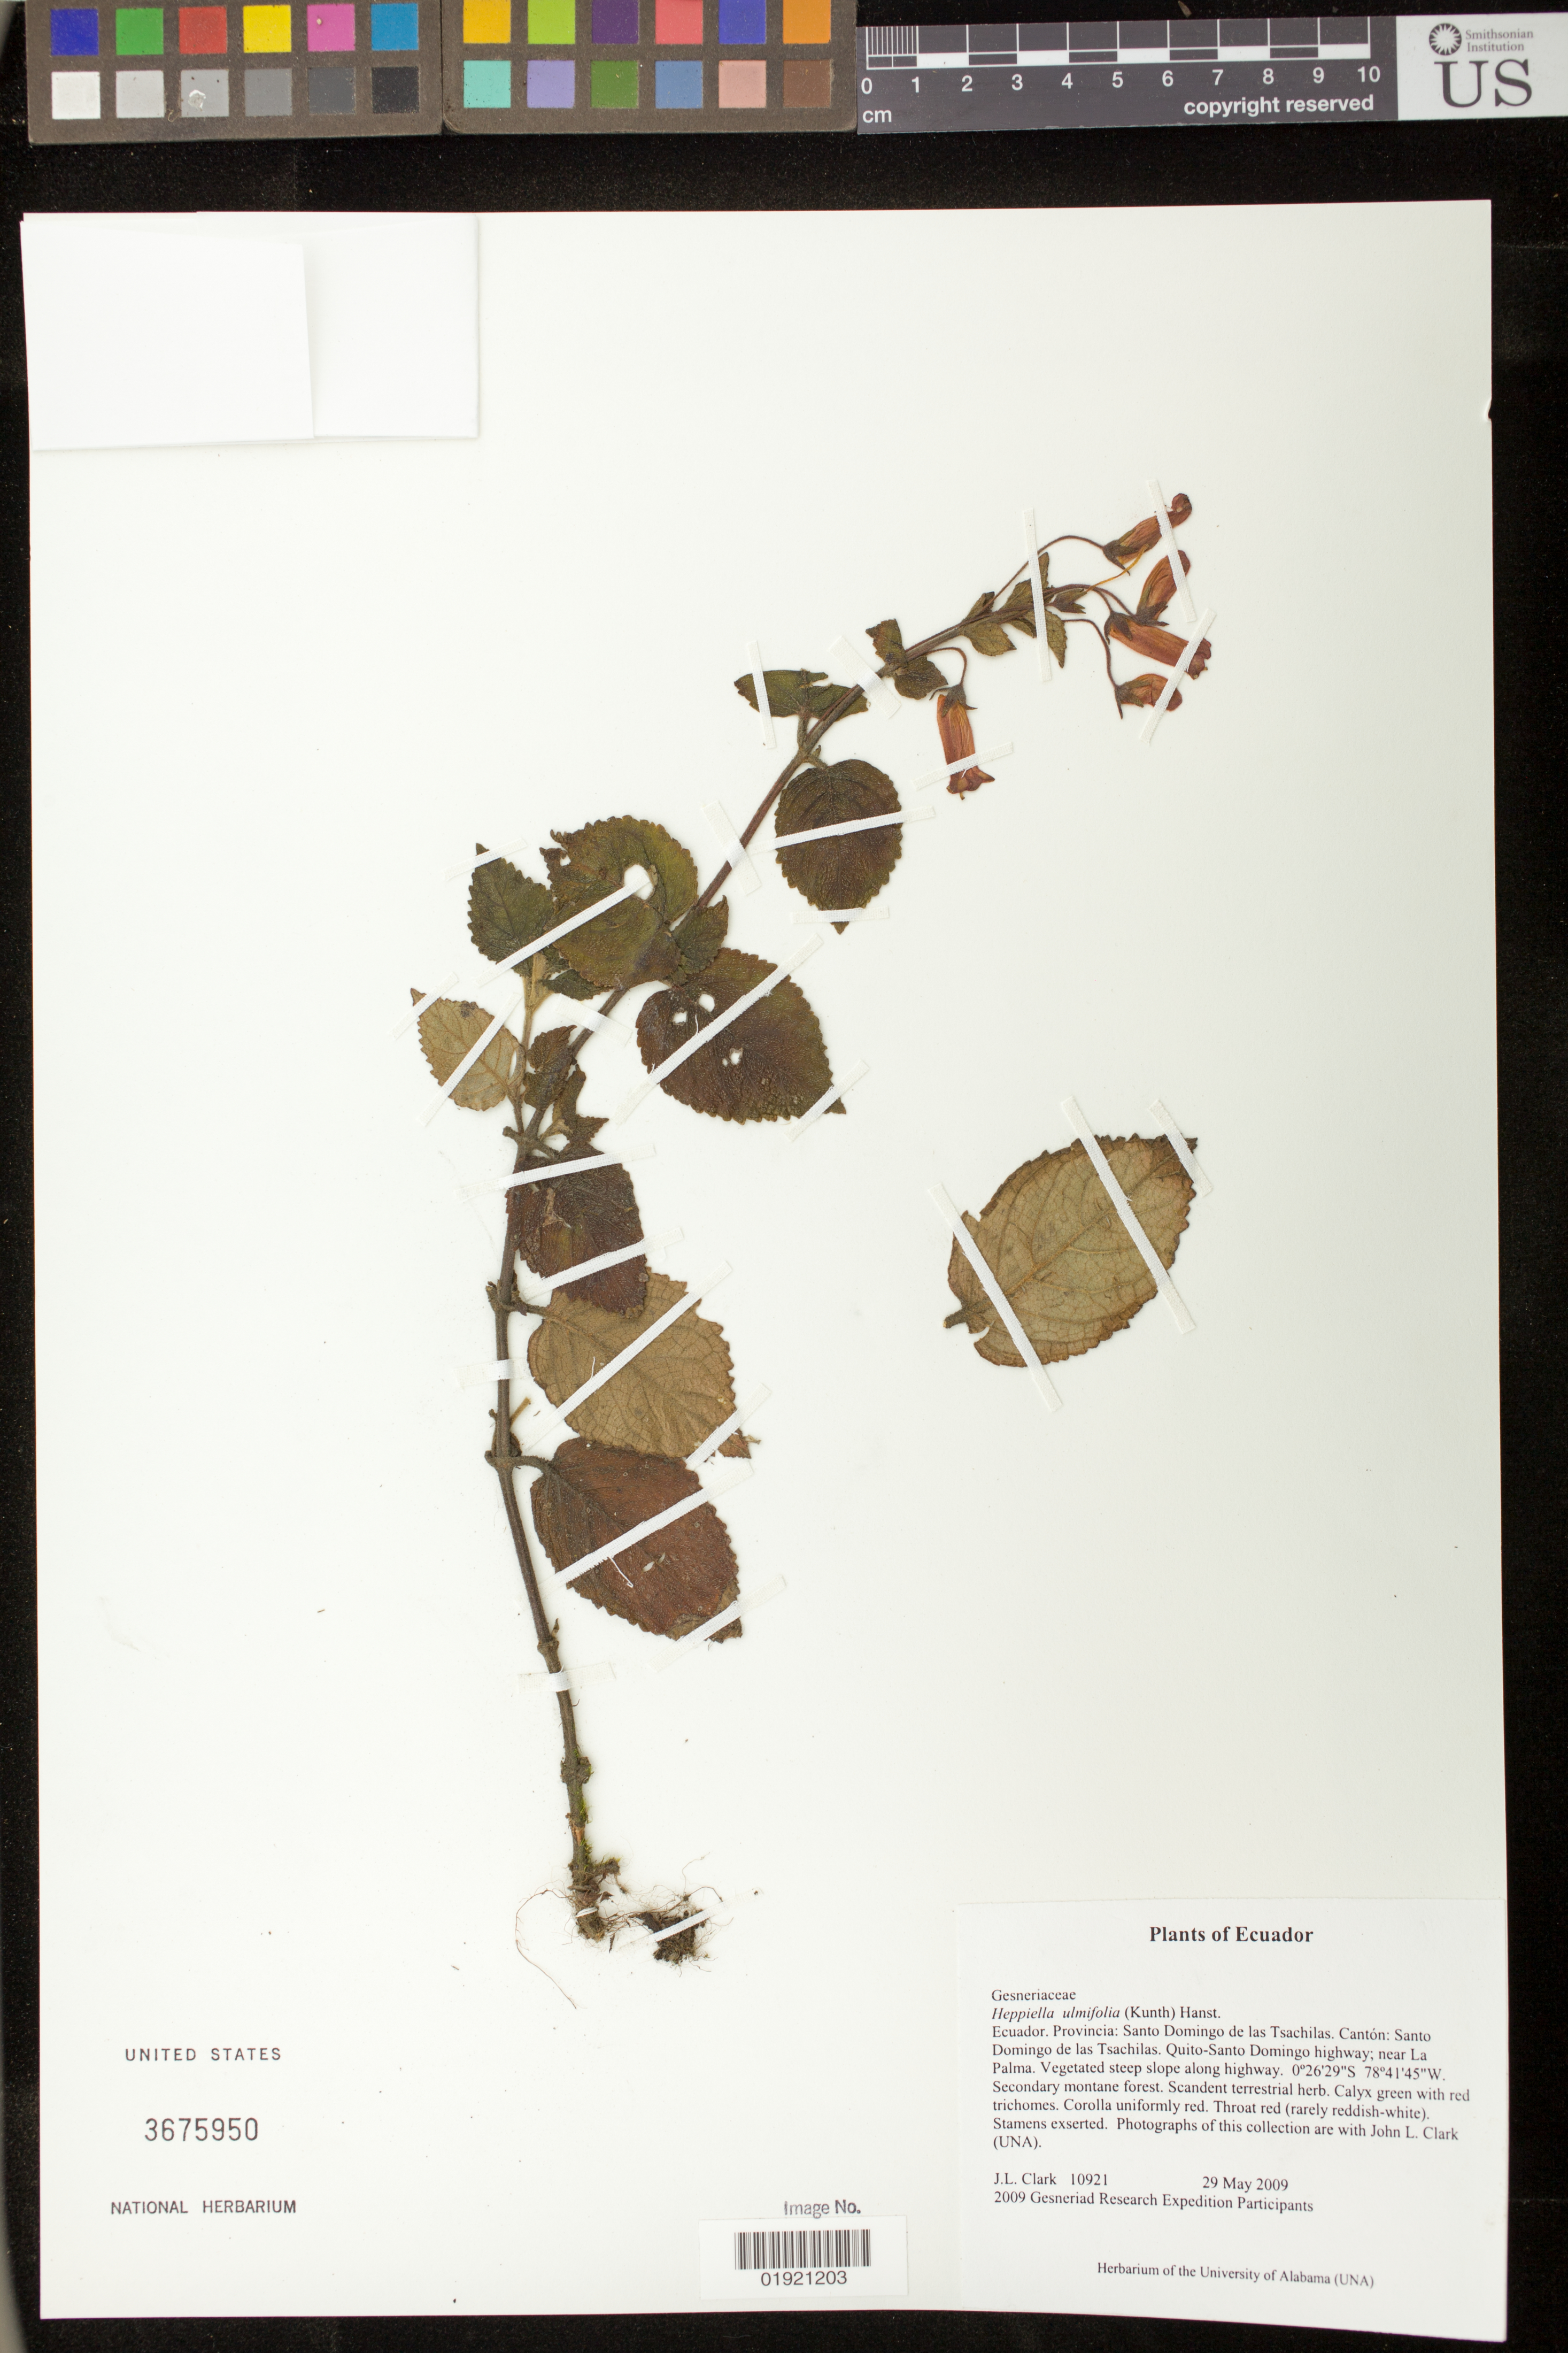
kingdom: Plantae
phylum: Tracheophyta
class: Magnoliopsida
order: Lamiales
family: Gesneriaceae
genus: Heppiella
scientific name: Heppiella ulmifolia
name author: (Kunth) Hanst.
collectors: J. L. Clark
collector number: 10921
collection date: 2009-05-29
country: Ecuador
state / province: Tsáchilas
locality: Canton: Santo Domingo de las Tsachilas. Quito-Santo Domingo highway; near La Palma.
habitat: Vegetated steep slope along highway. Secondary montane forest.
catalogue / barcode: US 3675950